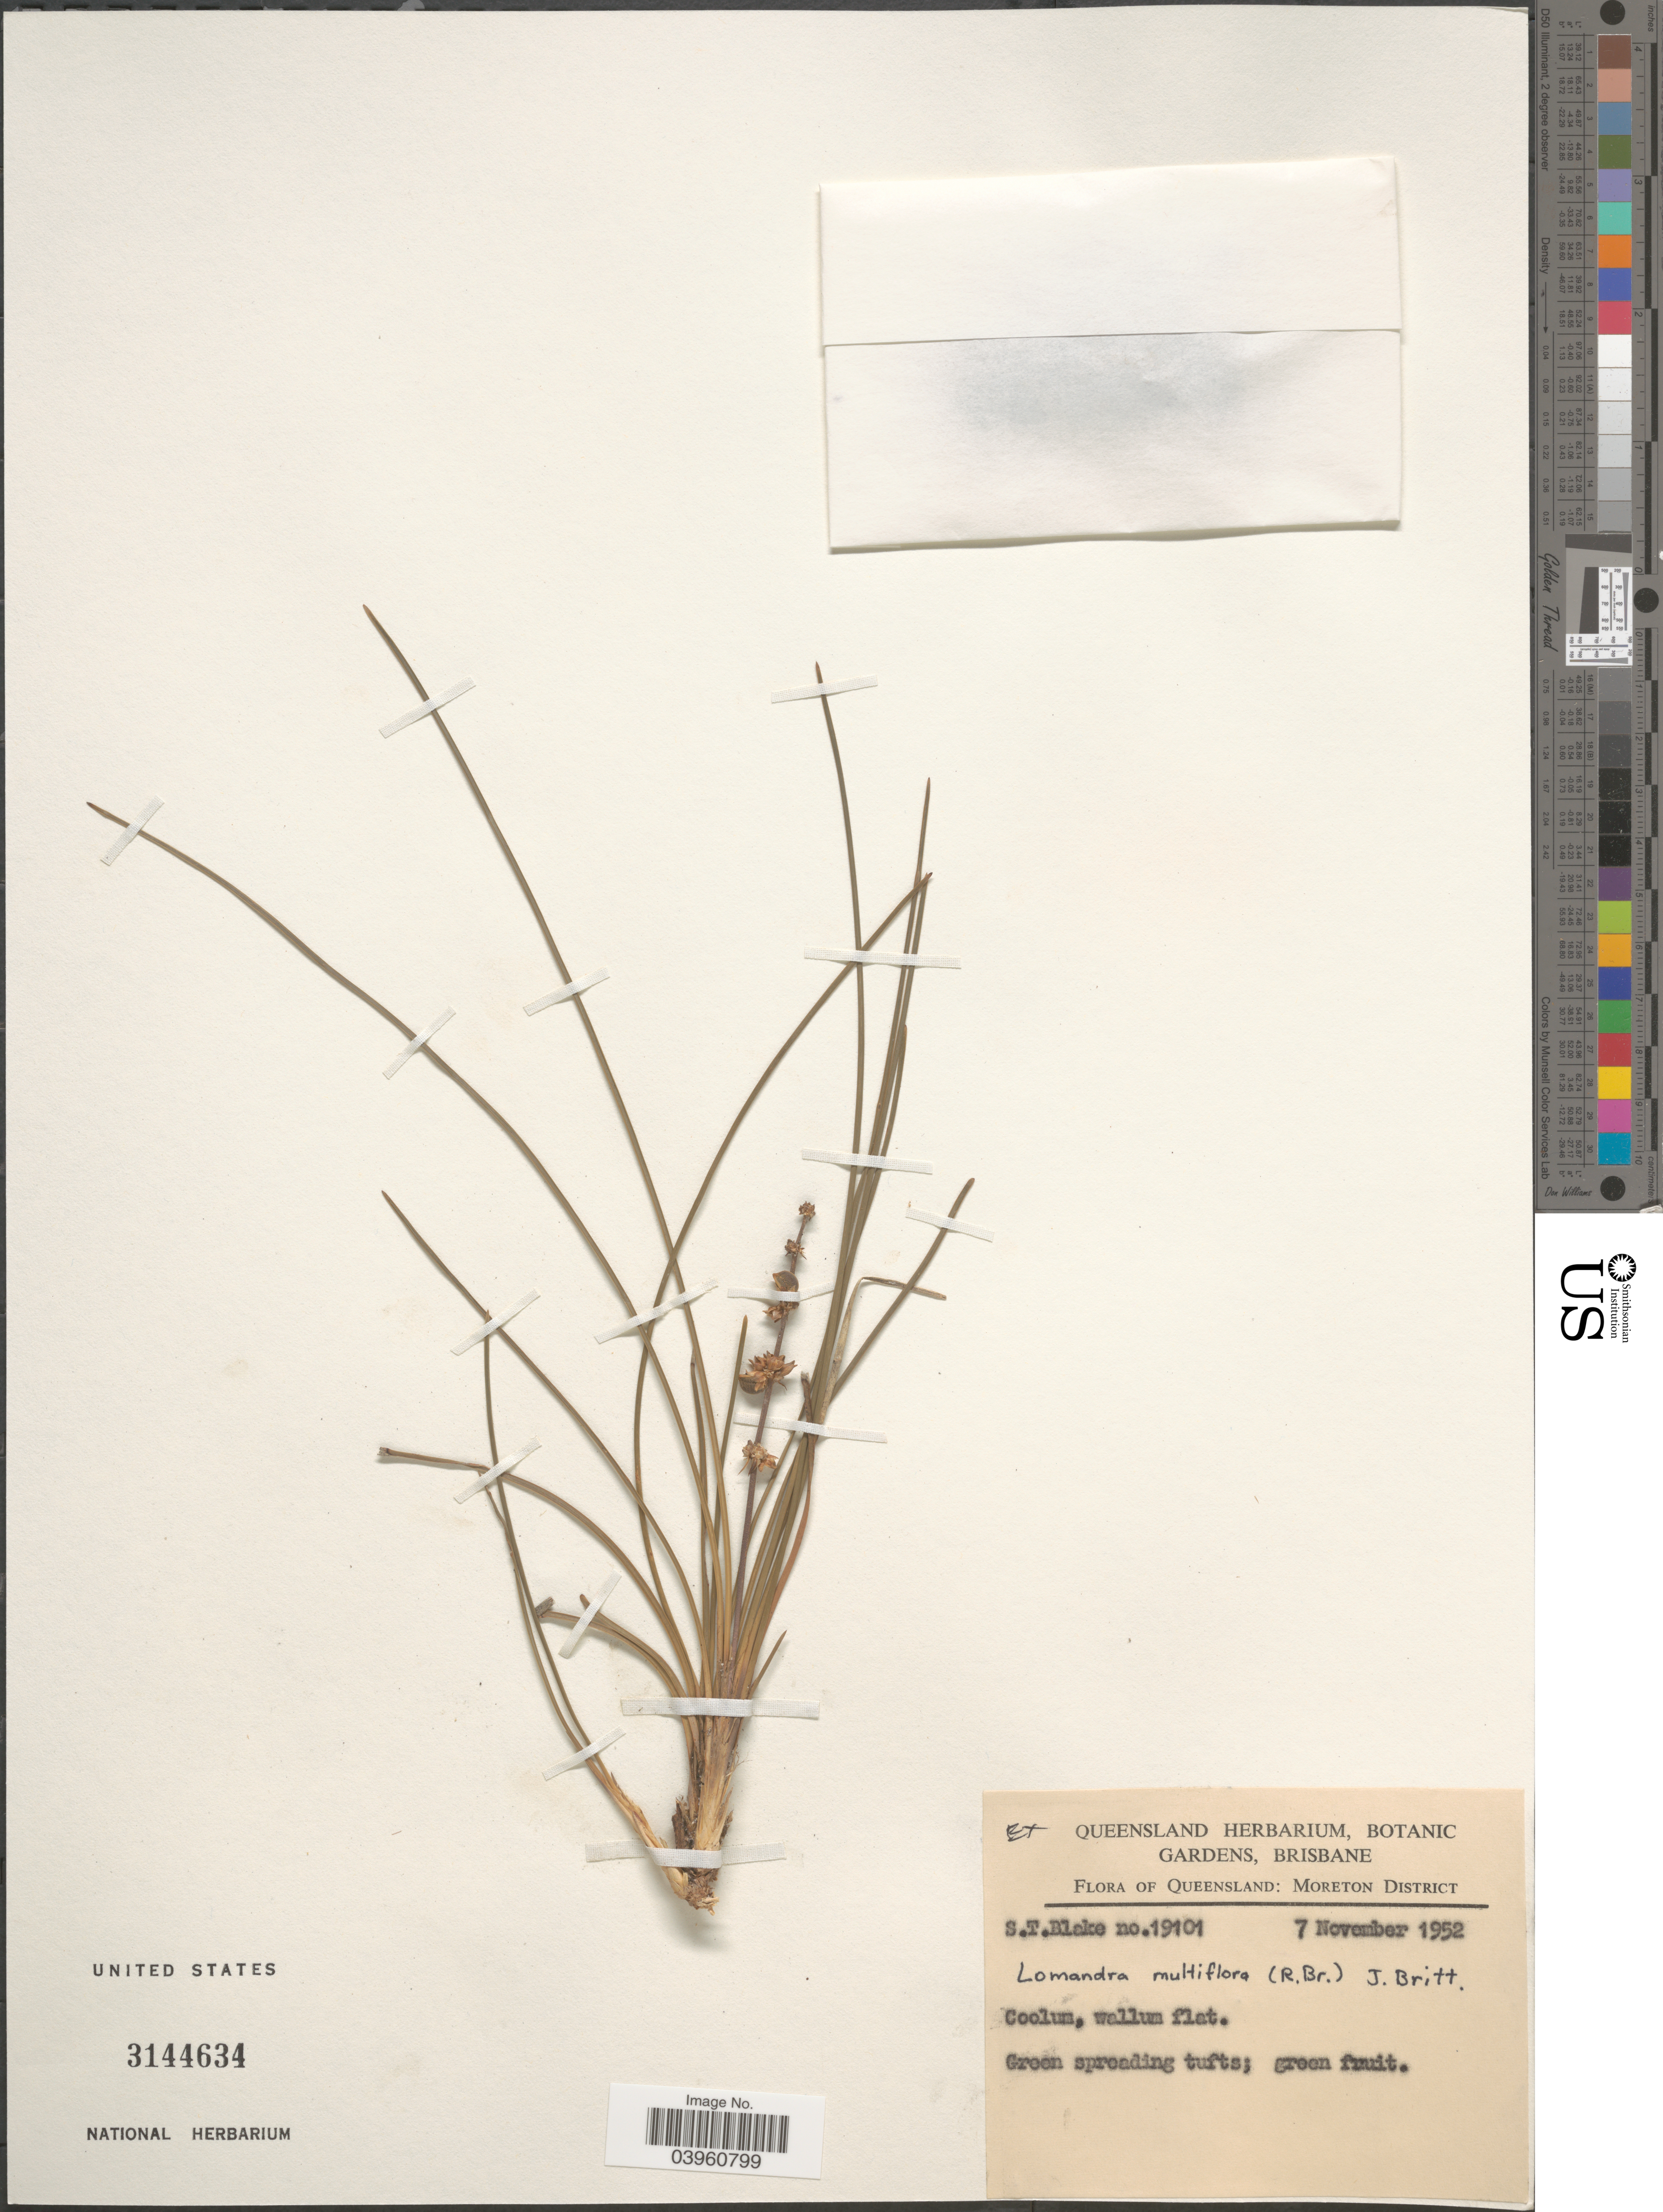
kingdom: Plantae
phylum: Tracheophyta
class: Liliopsida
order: Asparagales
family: Asparagaceae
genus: Lomandra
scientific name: Lomandra multiflora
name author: (R. Br.) Britten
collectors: S. T. Blake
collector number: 19101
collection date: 1952-11-07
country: Australia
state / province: Queensland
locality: Moreton District. Coolum, Wallum flat.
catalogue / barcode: US 3144634